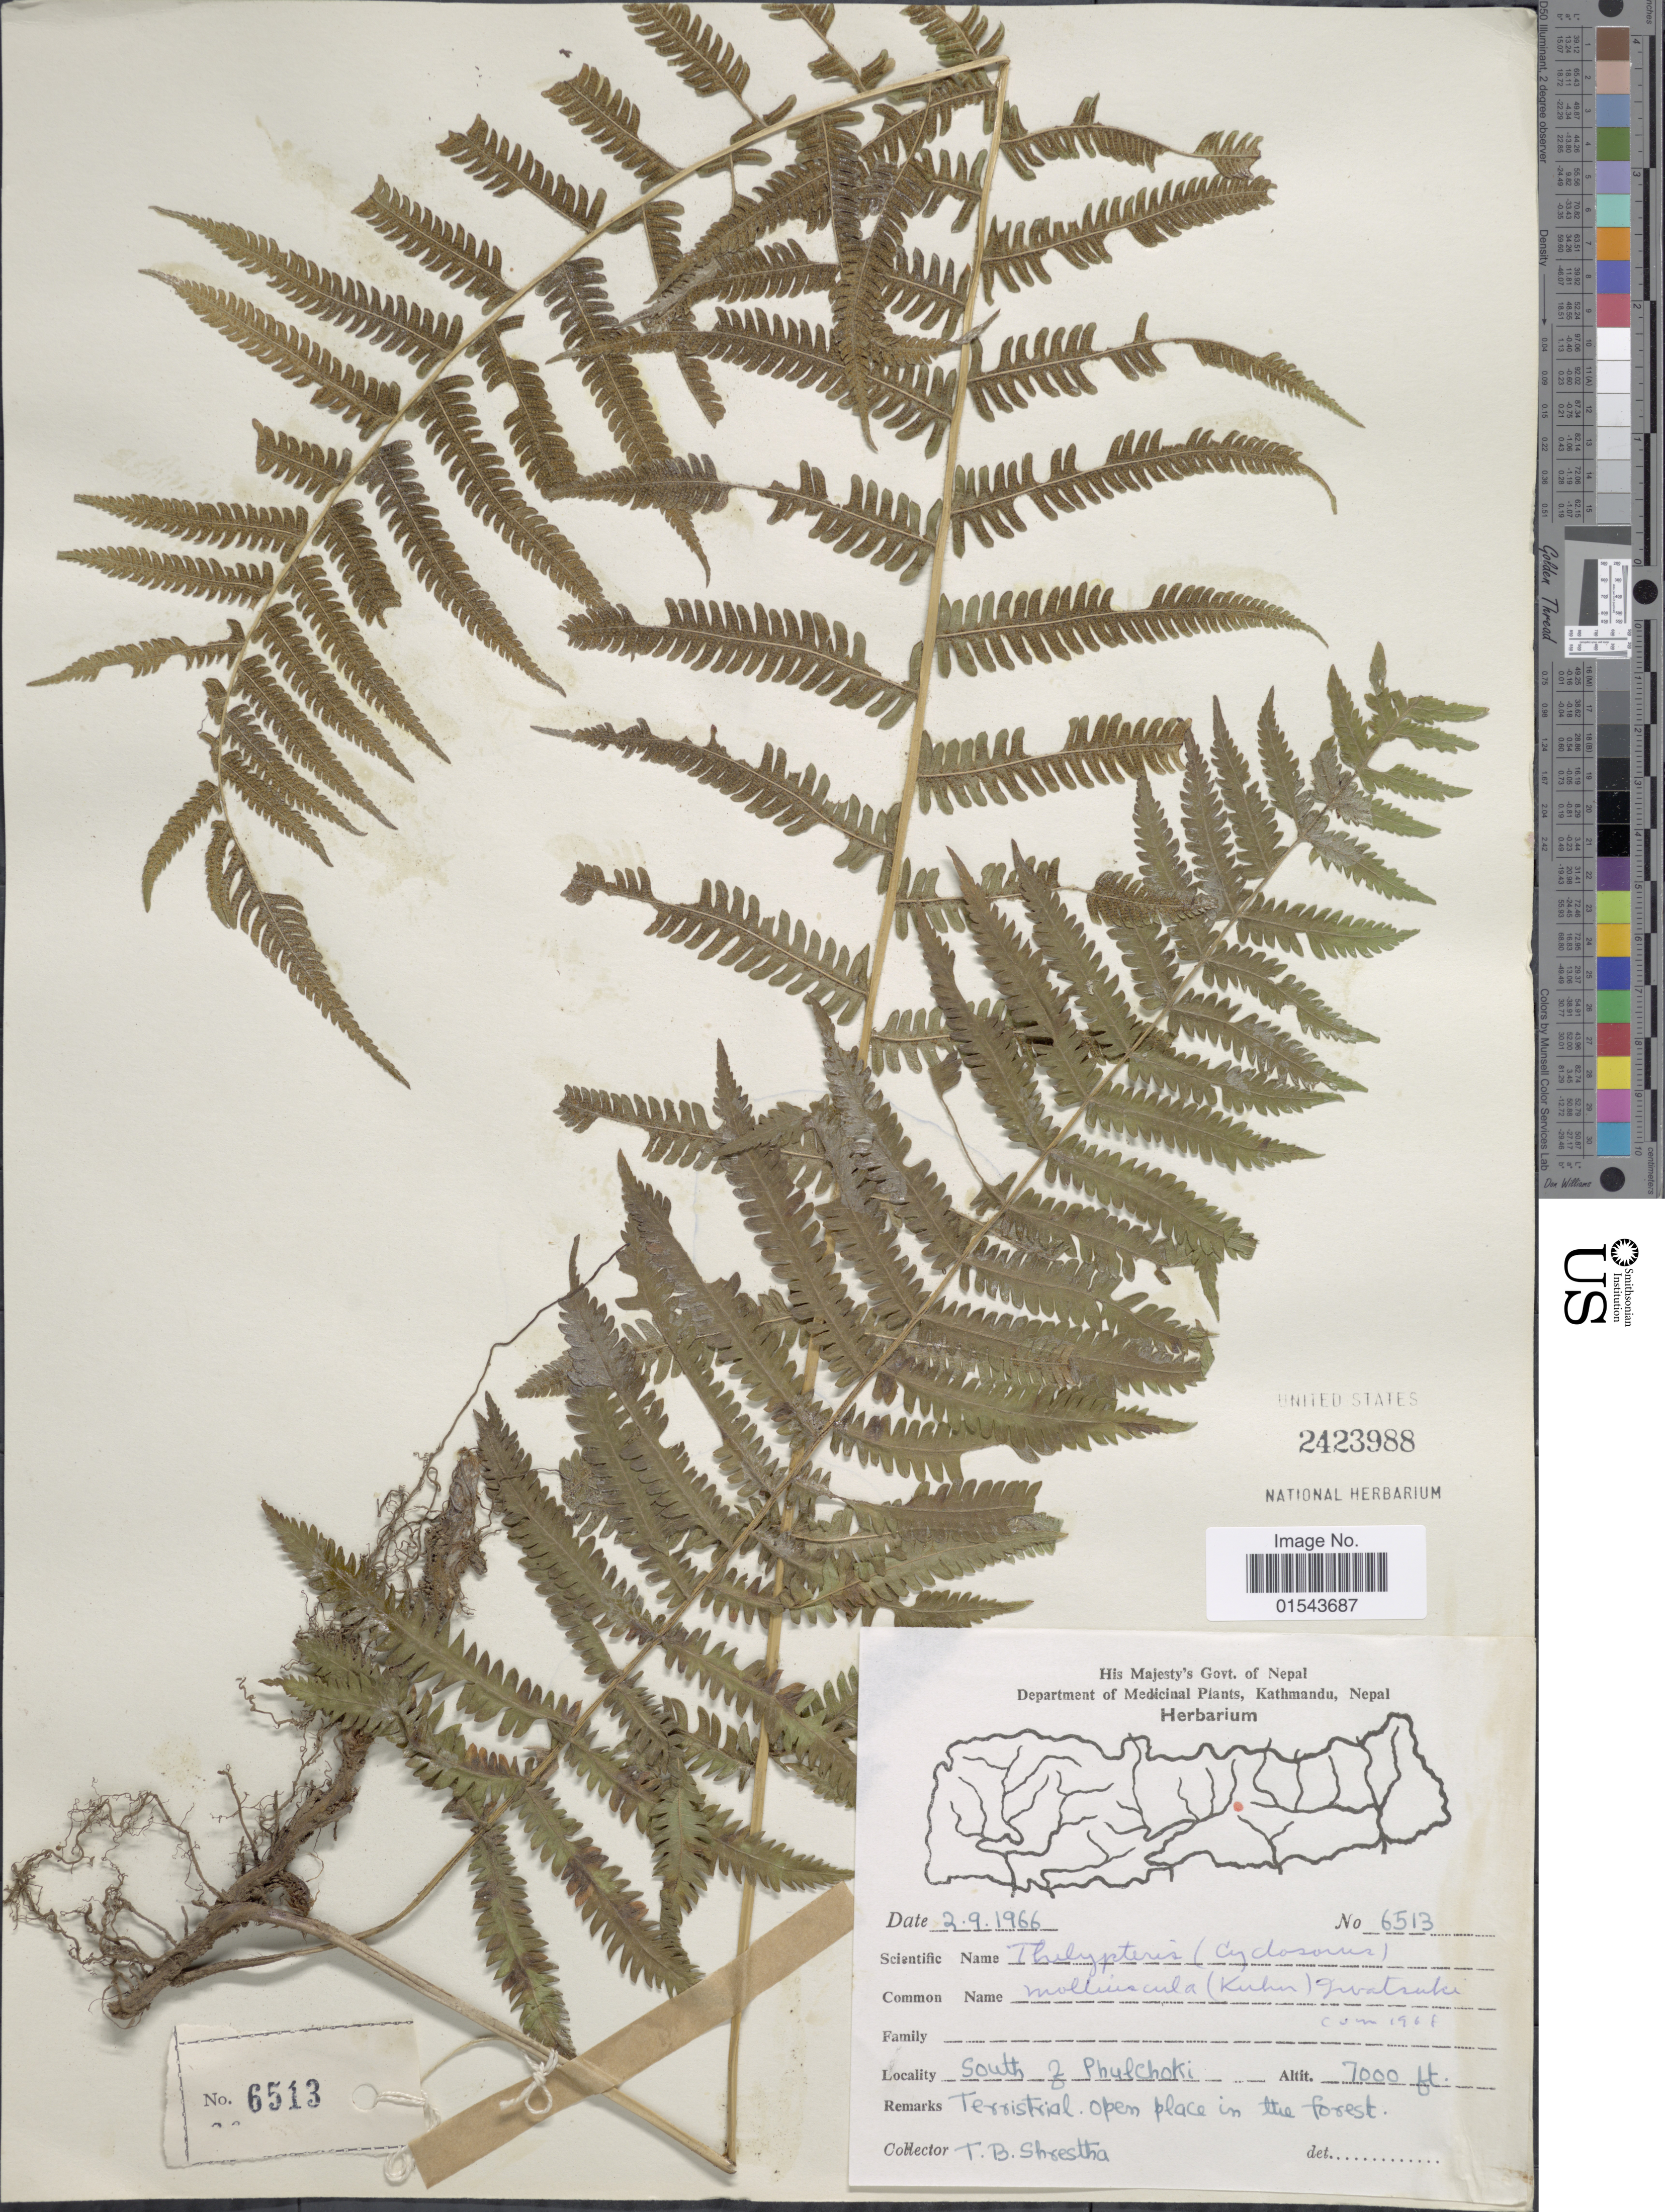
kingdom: Plantae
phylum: Tracheophyta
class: Polypodiopsida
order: Polypodiales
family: Thelypteridaceae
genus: Christella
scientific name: Christella molliuscula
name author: (Wall.) Holttum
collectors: T. B. Shrestha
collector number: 6513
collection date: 1966-09-02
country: Nepal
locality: South of Phulchoki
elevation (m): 2134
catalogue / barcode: US 2423988